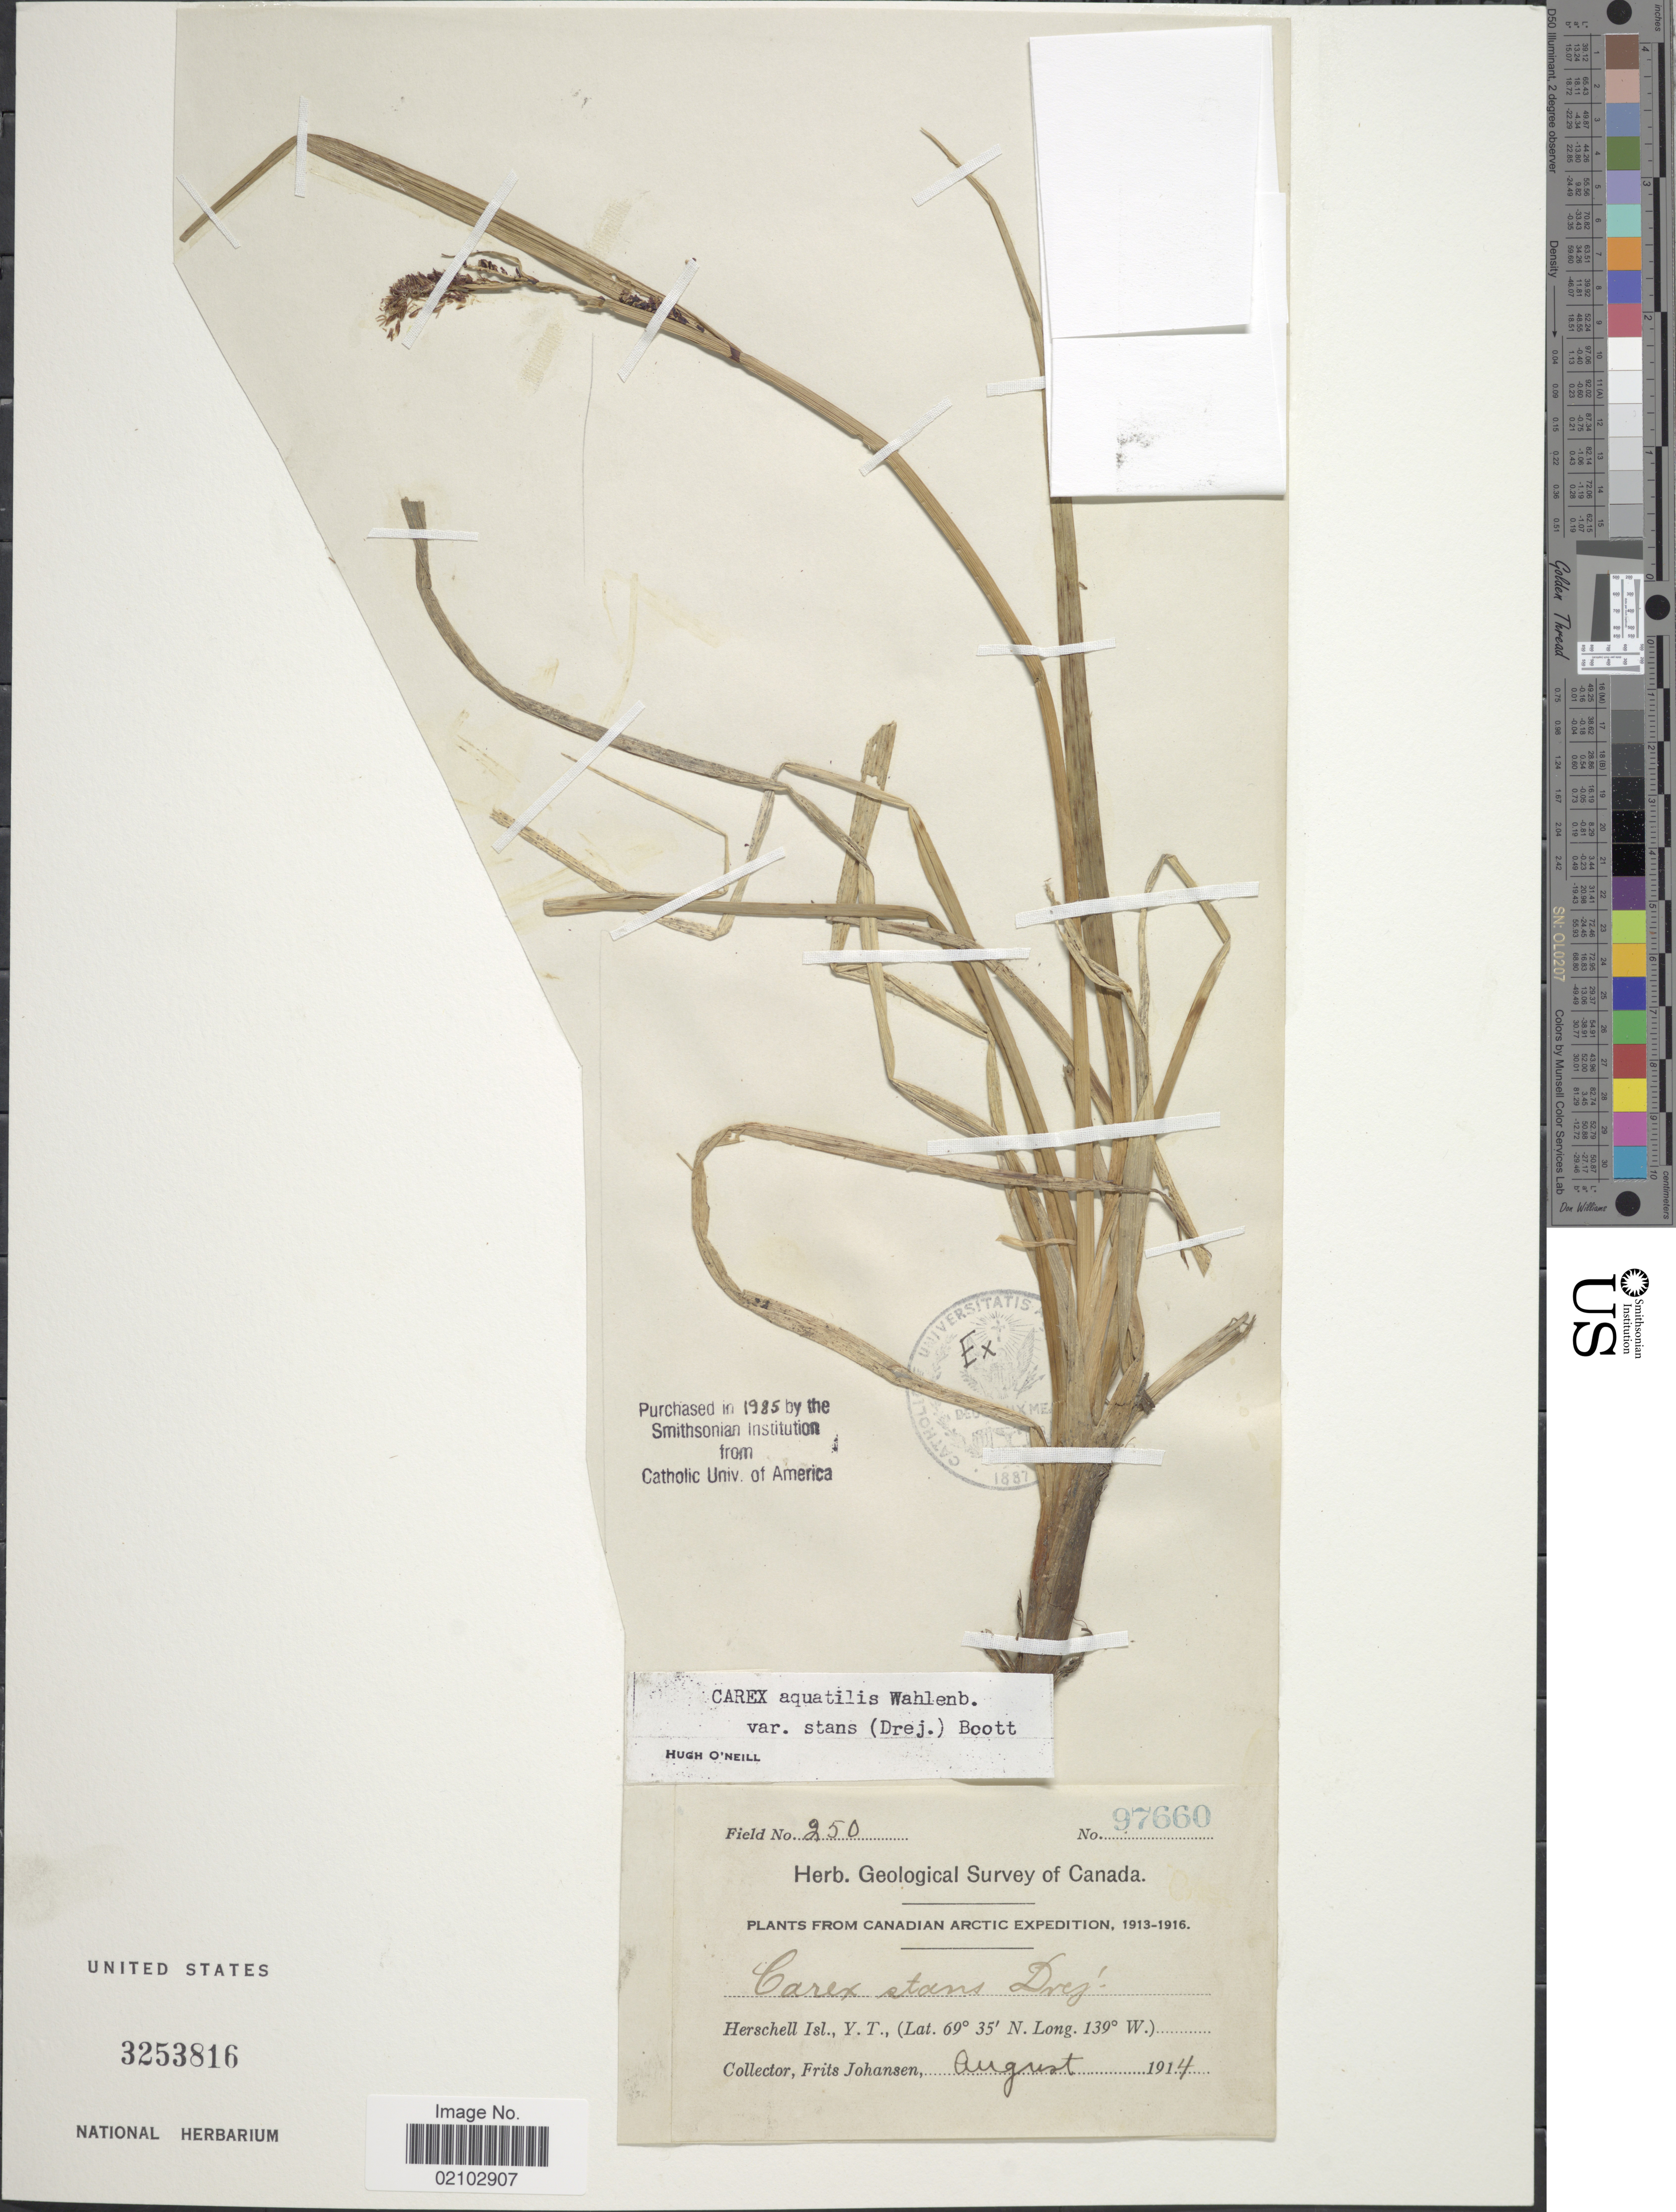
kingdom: Plantae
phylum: Tracheophyta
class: Liliopsida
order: Poales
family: Cyperaceae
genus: Carex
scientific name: Carex aquatilis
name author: Wahlenb.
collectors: F. Johansen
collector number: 97660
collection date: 1914-08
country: Canada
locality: Canadian Arctic, Herschell Isl., Y.T.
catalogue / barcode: US 3253816